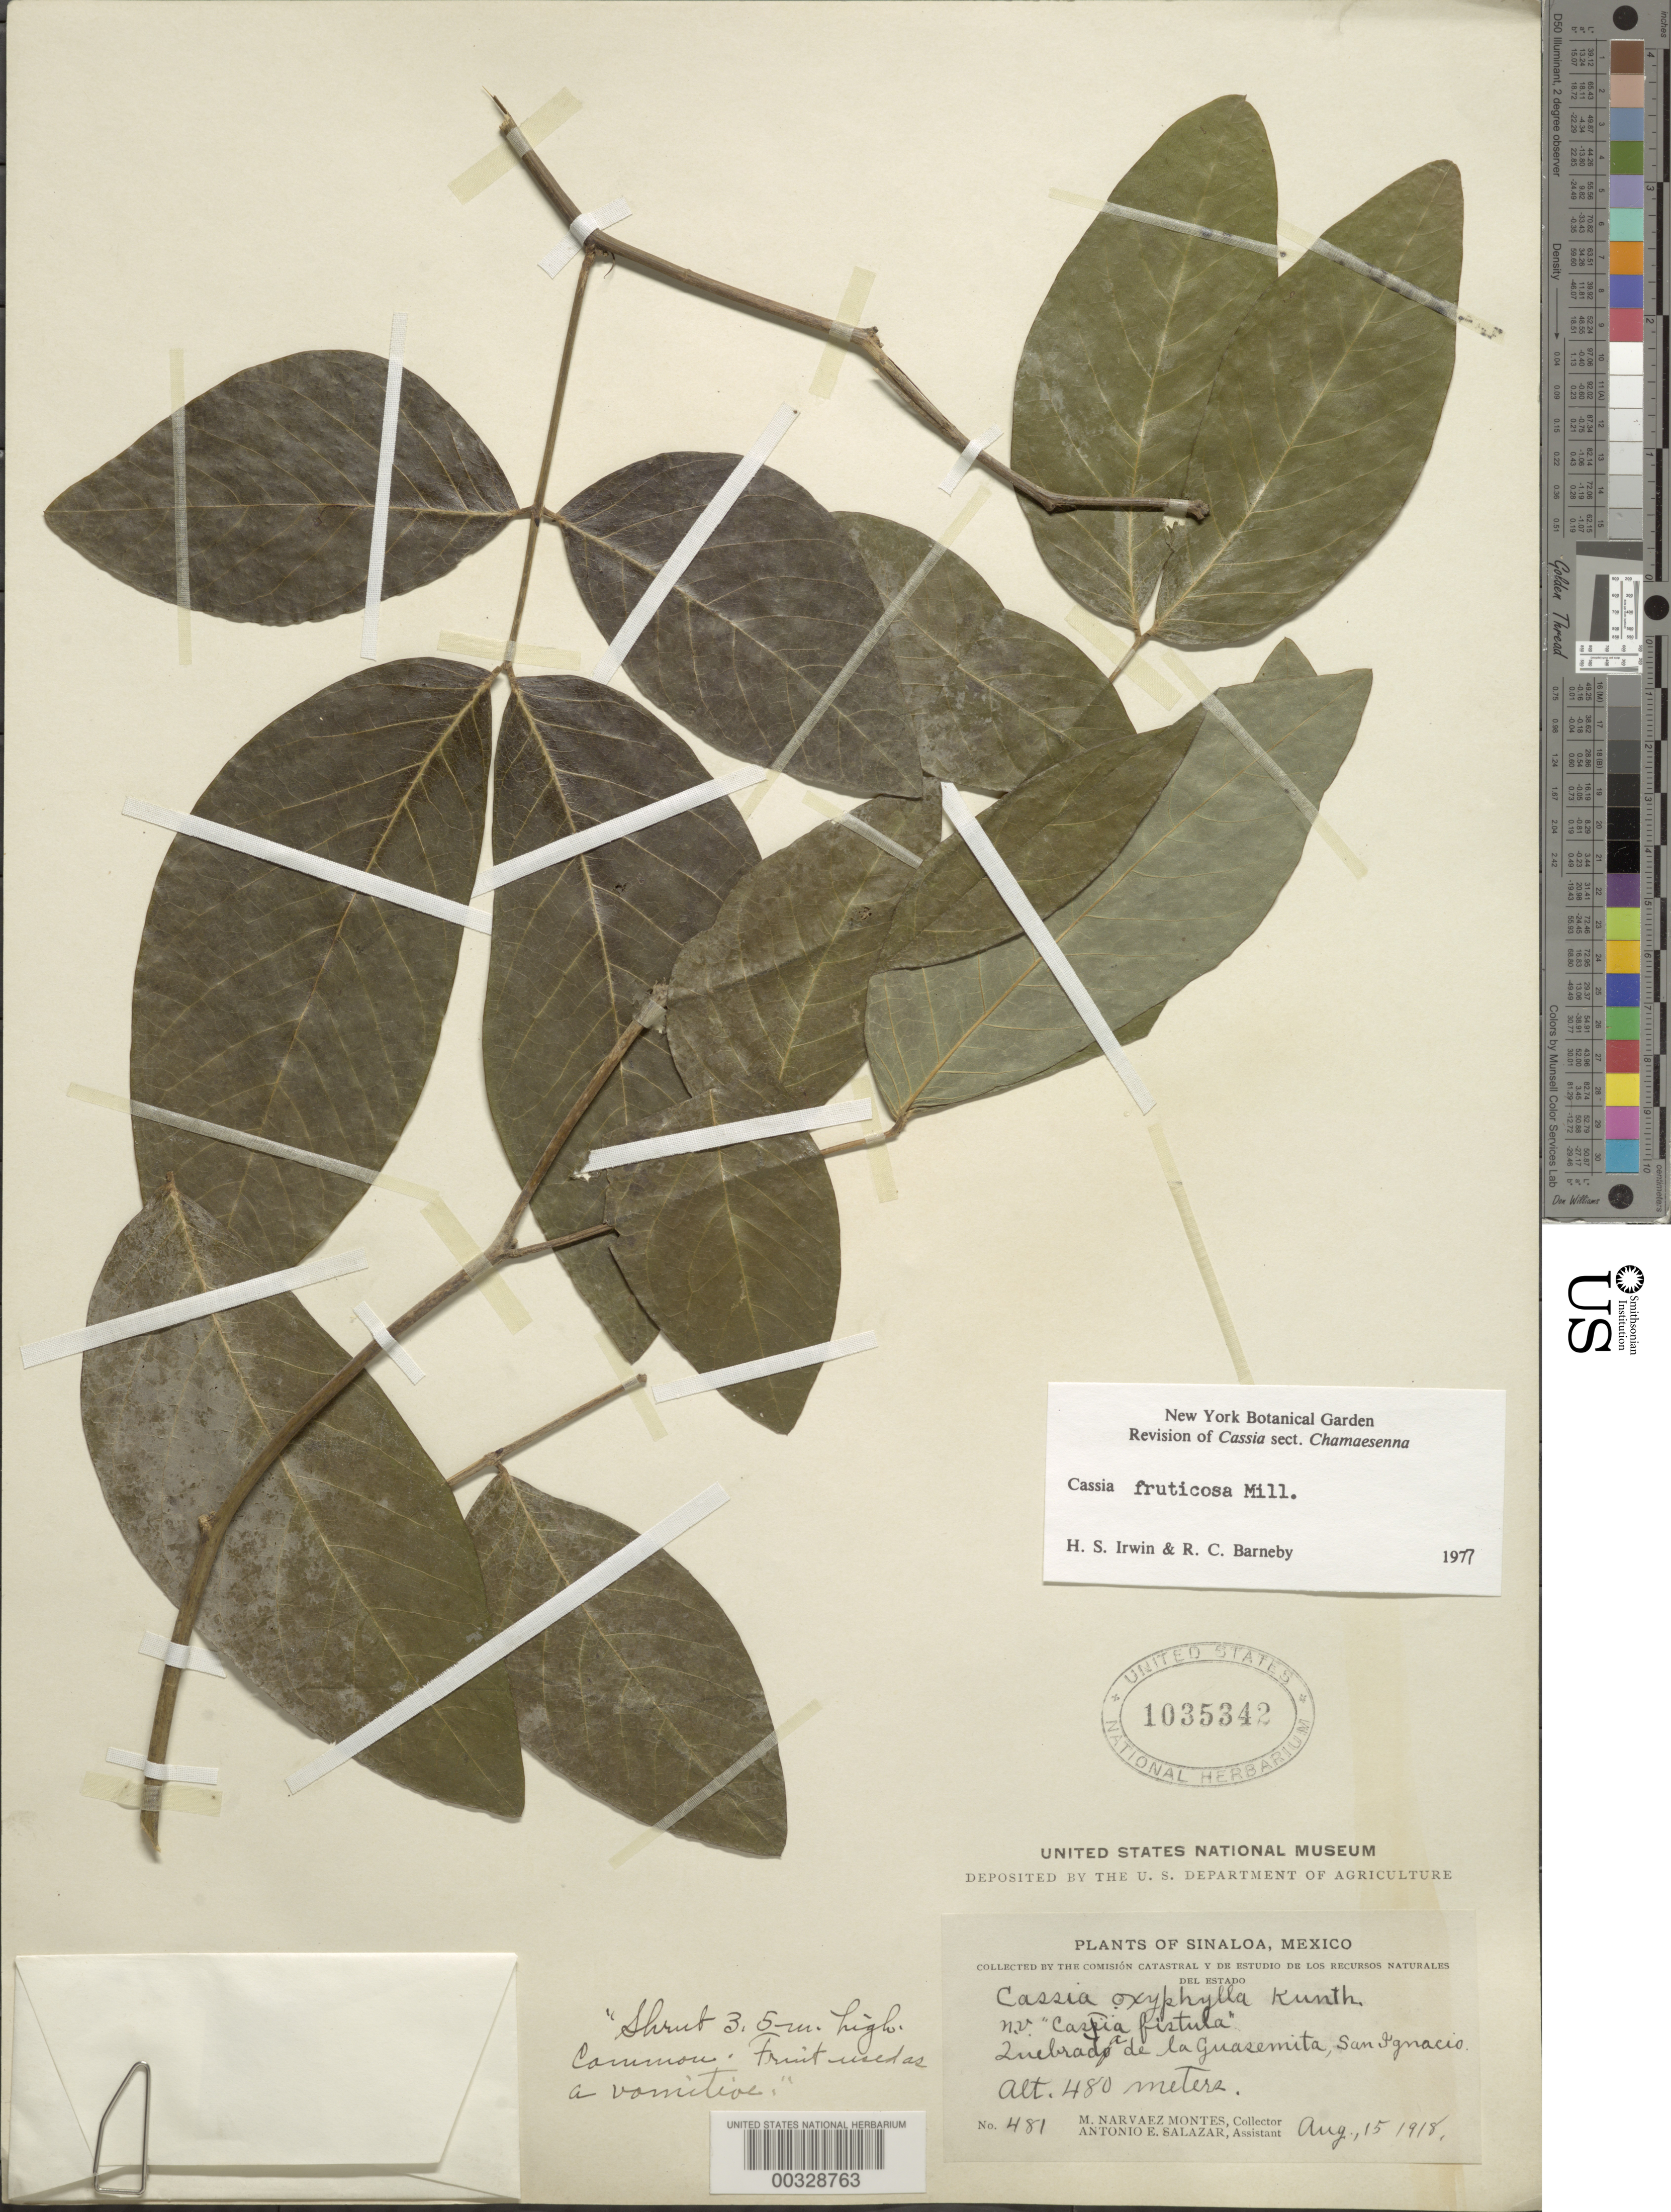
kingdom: Plantae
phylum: Tracheophyta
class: Magnoliopsida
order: Fabales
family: Fabaceae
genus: Senna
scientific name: Senna fruticosa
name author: (Benth.) H.S. Irwin & Barneby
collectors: M. Montes & A. E. Salazar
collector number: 481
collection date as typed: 15 Aug 1918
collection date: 1918-08-15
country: Mexico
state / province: Sinaloa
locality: Quebrada de la guasemita, San Ignacio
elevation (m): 480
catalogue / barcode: US 1035342